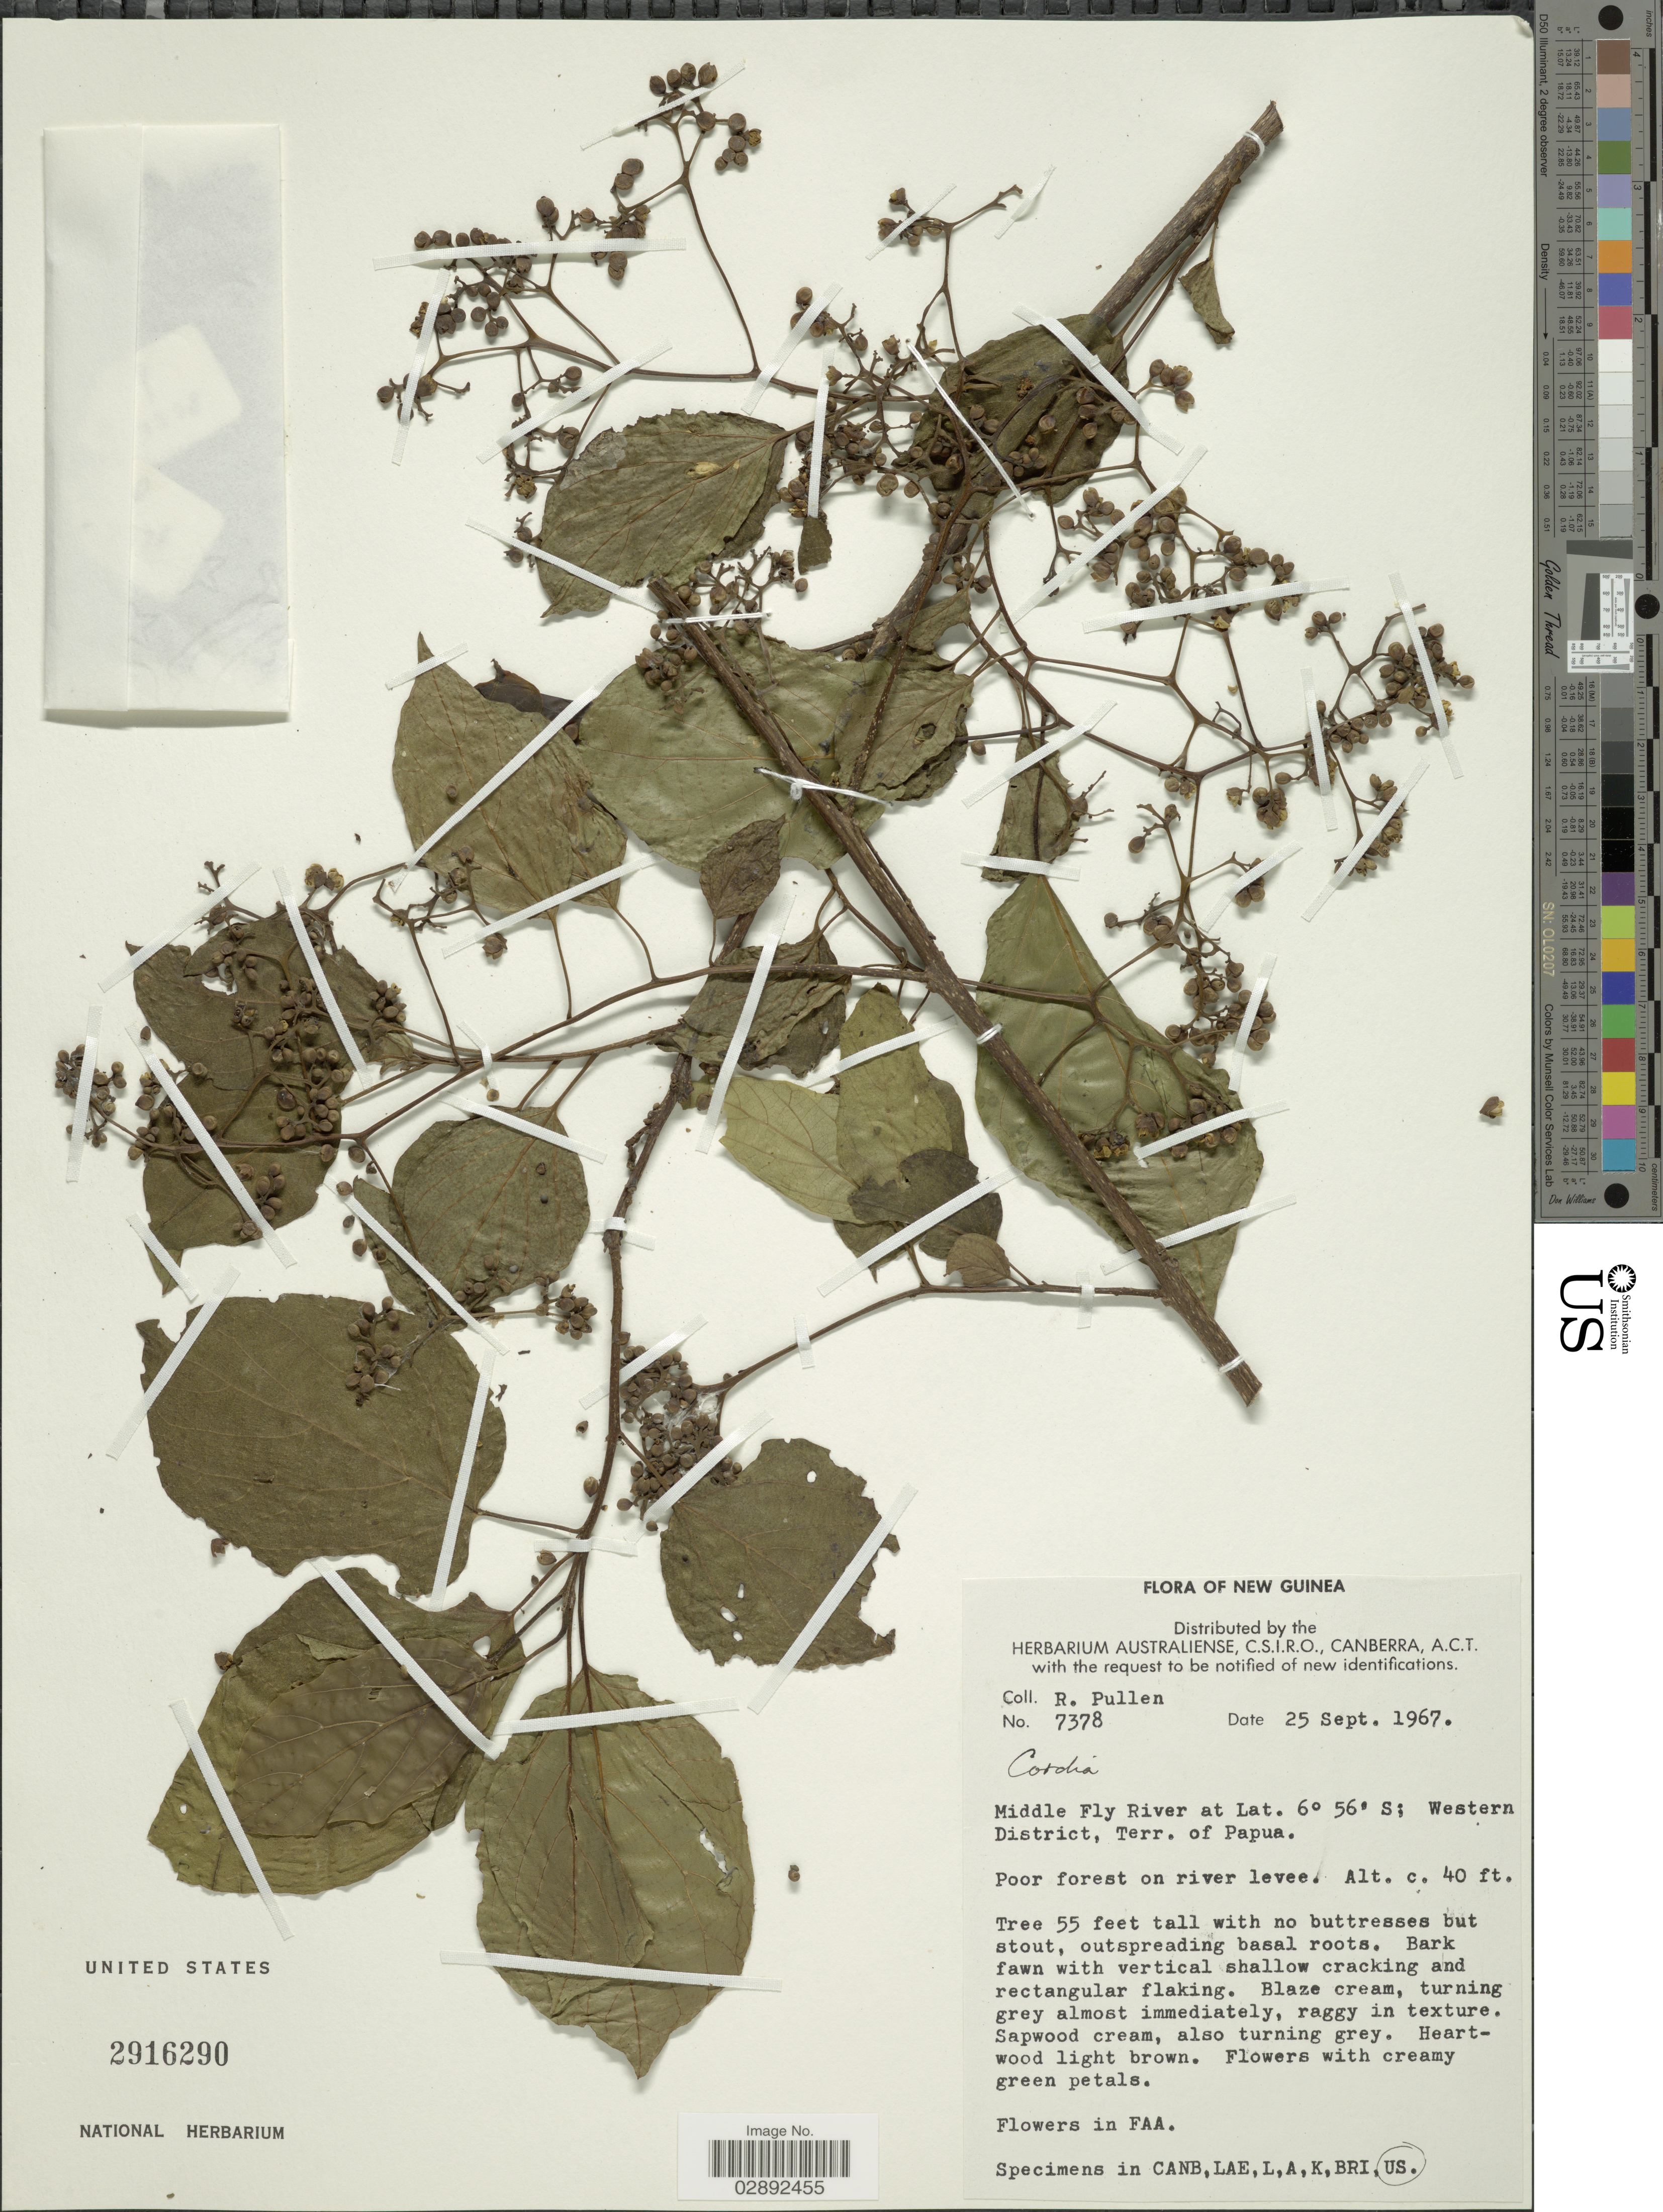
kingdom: Plantae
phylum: Tracheophyta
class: Magnoliopsida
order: Boraginales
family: Cordiaceae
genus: Cordia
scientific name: Cordia sp.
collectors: R. Pullen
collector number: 7378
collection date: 1967-09-25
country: Papua New Guinea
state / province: Manus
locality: New Guinea. Middle Fly River. Western District, Terr. of Papua.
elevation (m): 12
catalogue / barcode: US 2916290